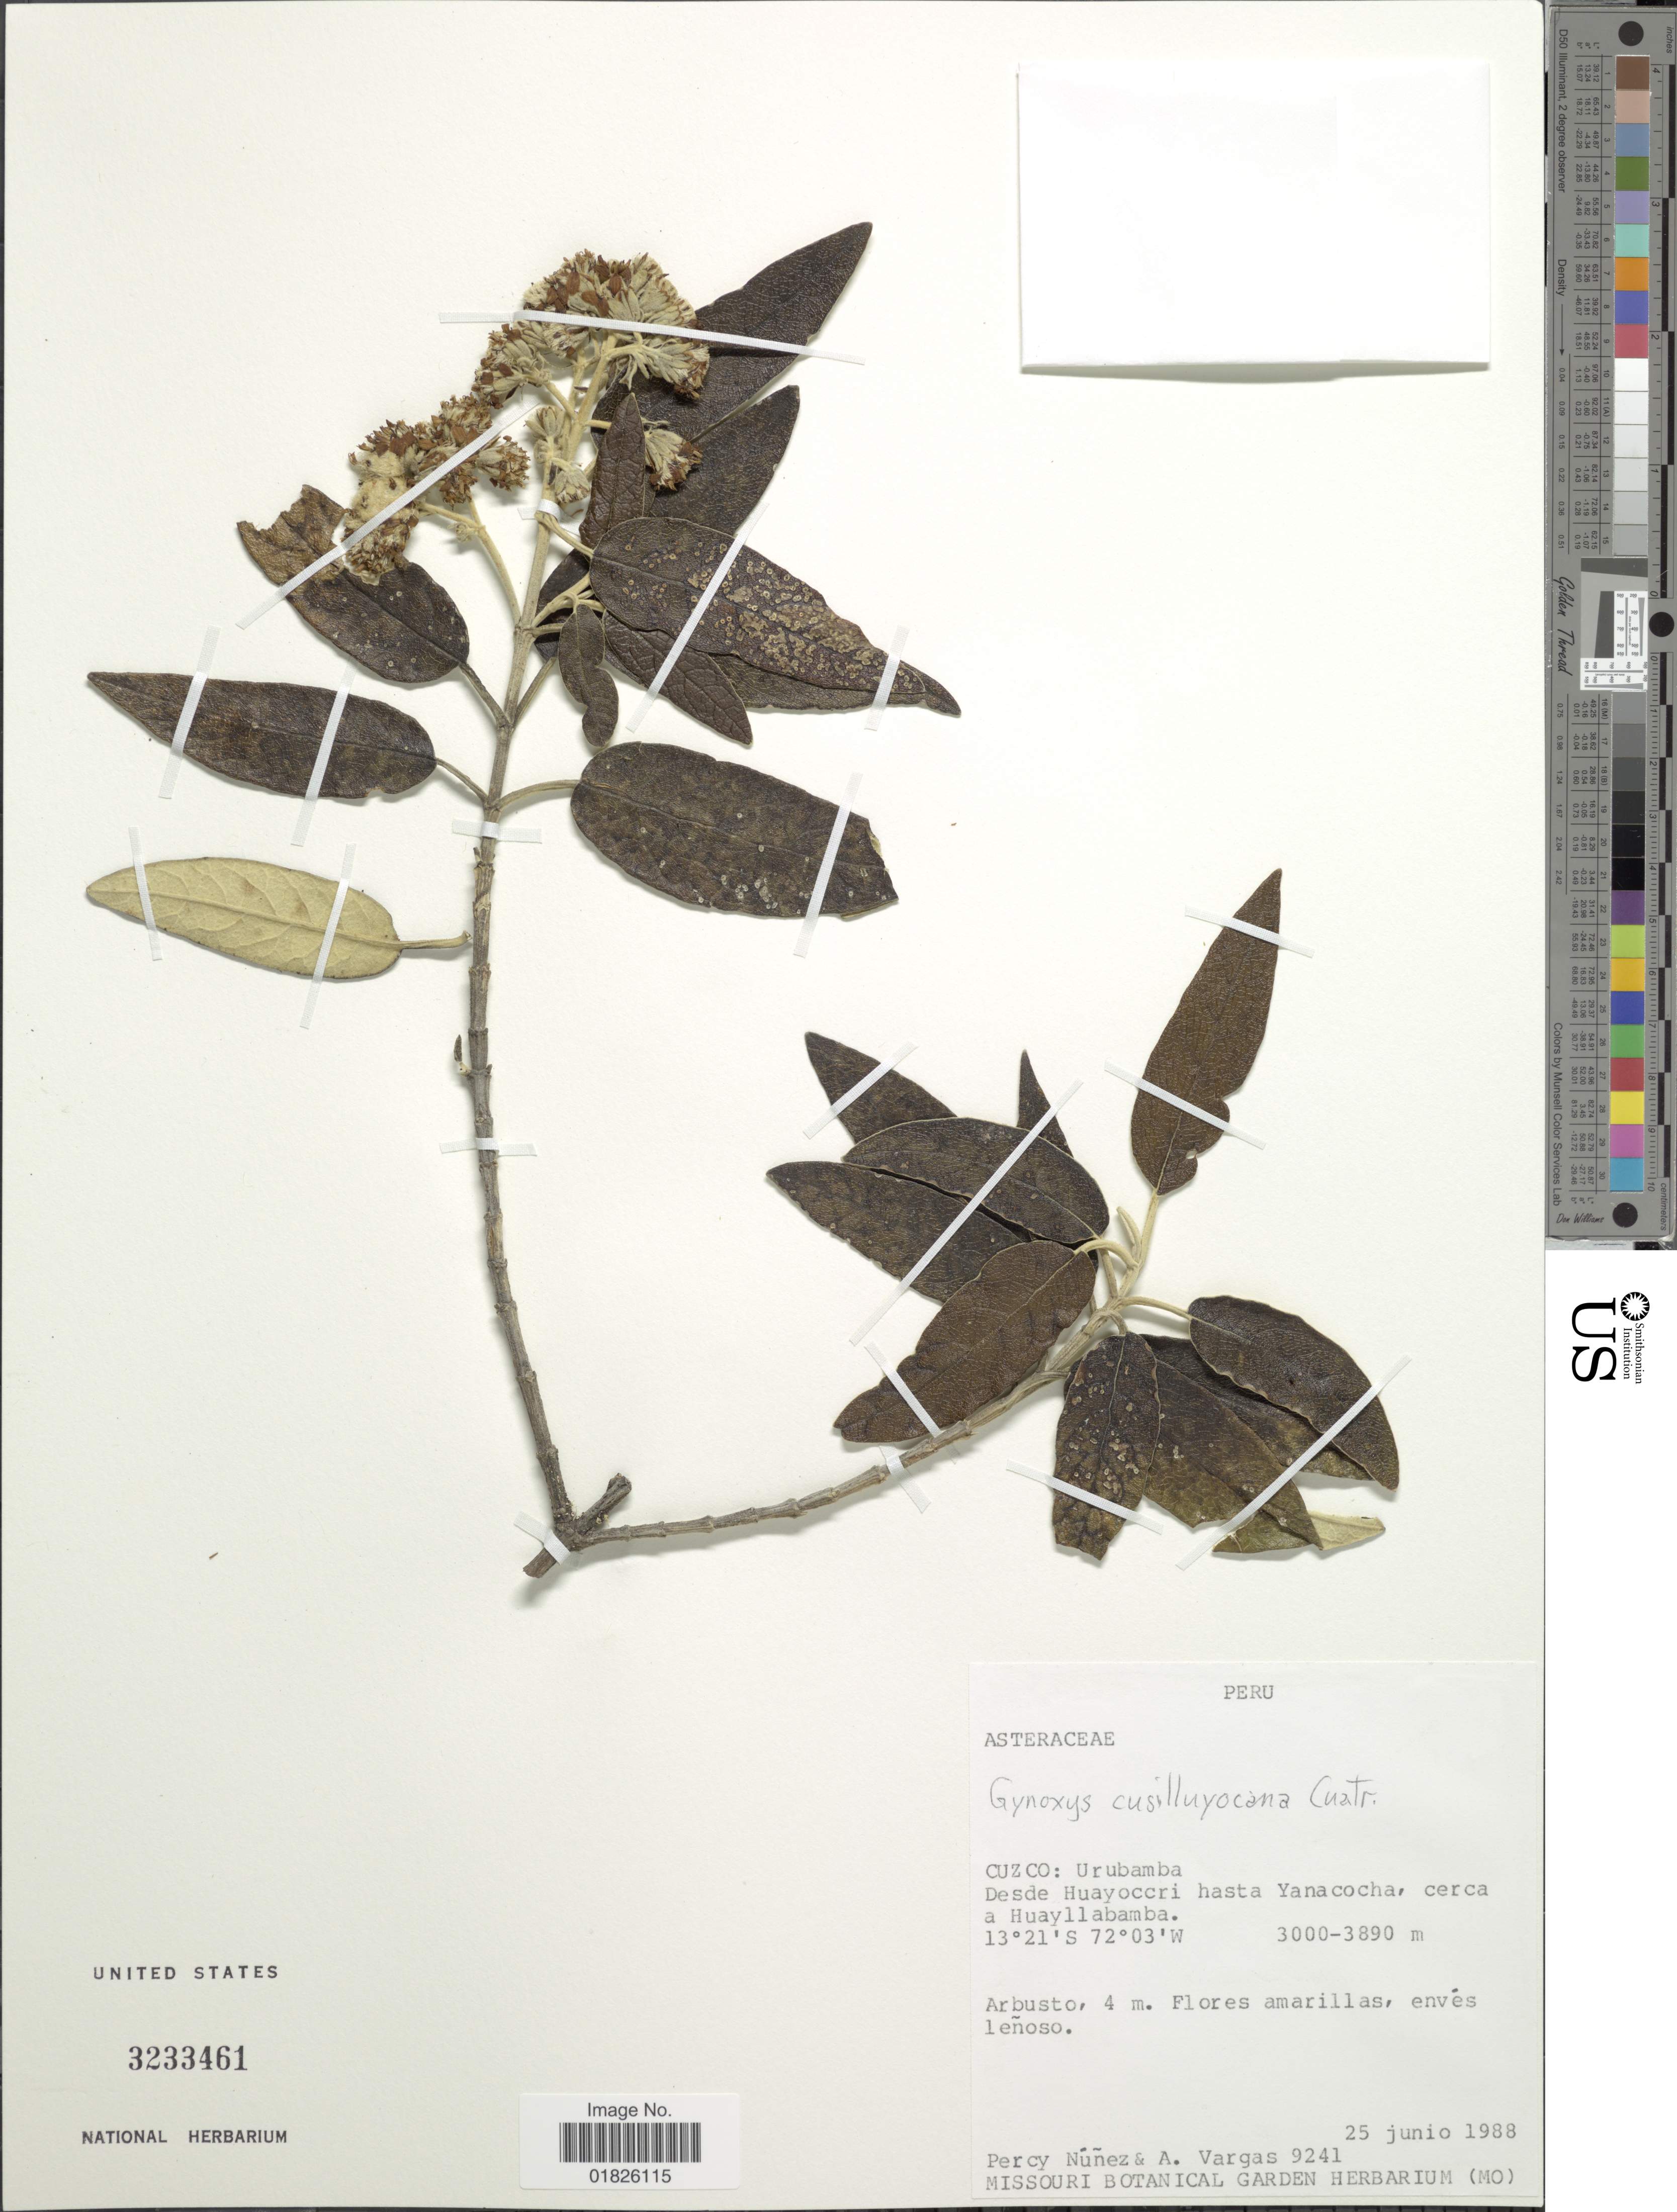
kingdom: Plantae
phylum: Tracheophyta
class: Magnoliopsida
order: Asterales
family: Asteraceae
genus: Gynoxys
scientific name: Gynoxys cusilluyocana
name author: Cuatrec.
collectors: P. Nuñez V. & A. Vargas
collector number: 9241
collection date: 1988-06-25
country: Peru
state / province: Cusco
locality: Urubamba. Desde Huayoccri hasta Yanacocha, cerca Huayllabamba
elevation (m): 3000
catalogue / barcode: US 3233461